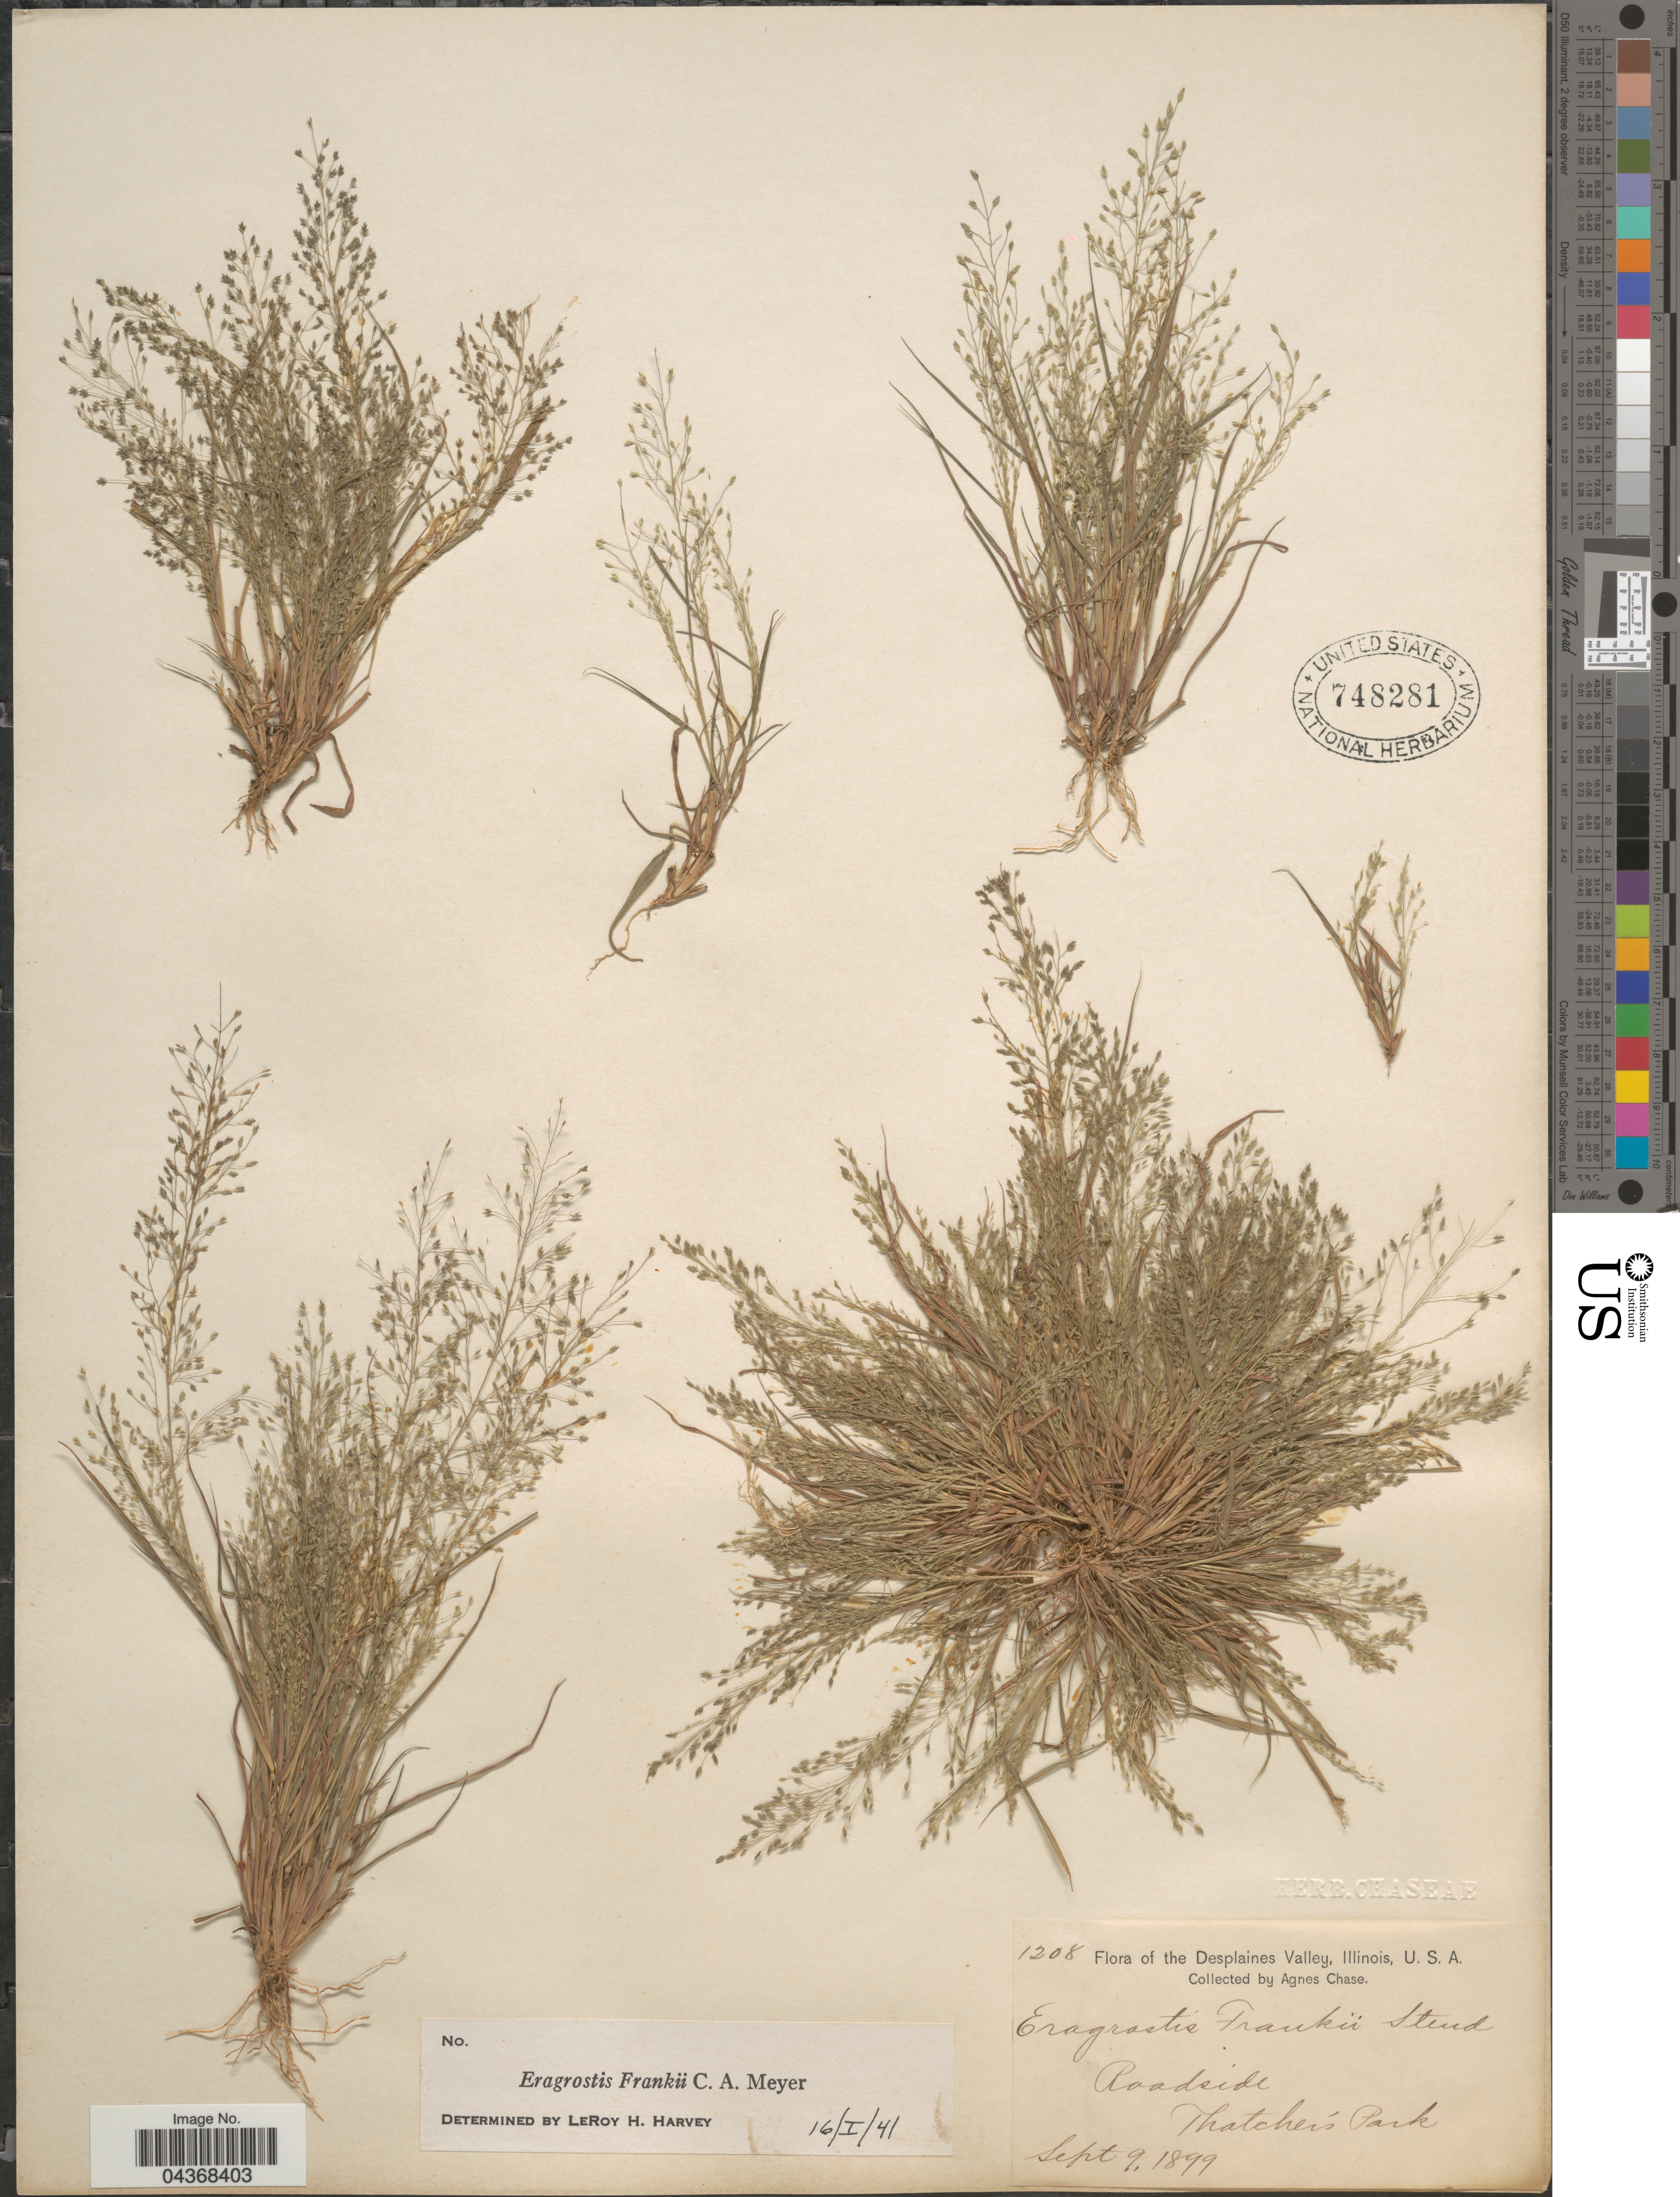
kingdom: Plantae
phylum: Tracheophyta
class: Liliopsida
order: Poales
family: Poaceae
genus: Eragrostis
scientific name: Eragrostis frankii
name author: C.A. Mey. ex Steud.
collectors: A. Chase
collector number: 1208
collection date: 1899-09-09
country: United States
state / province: Illinois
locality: Desplaines Valley. Roadside. Thatcher's Park.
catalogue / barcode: US 748281